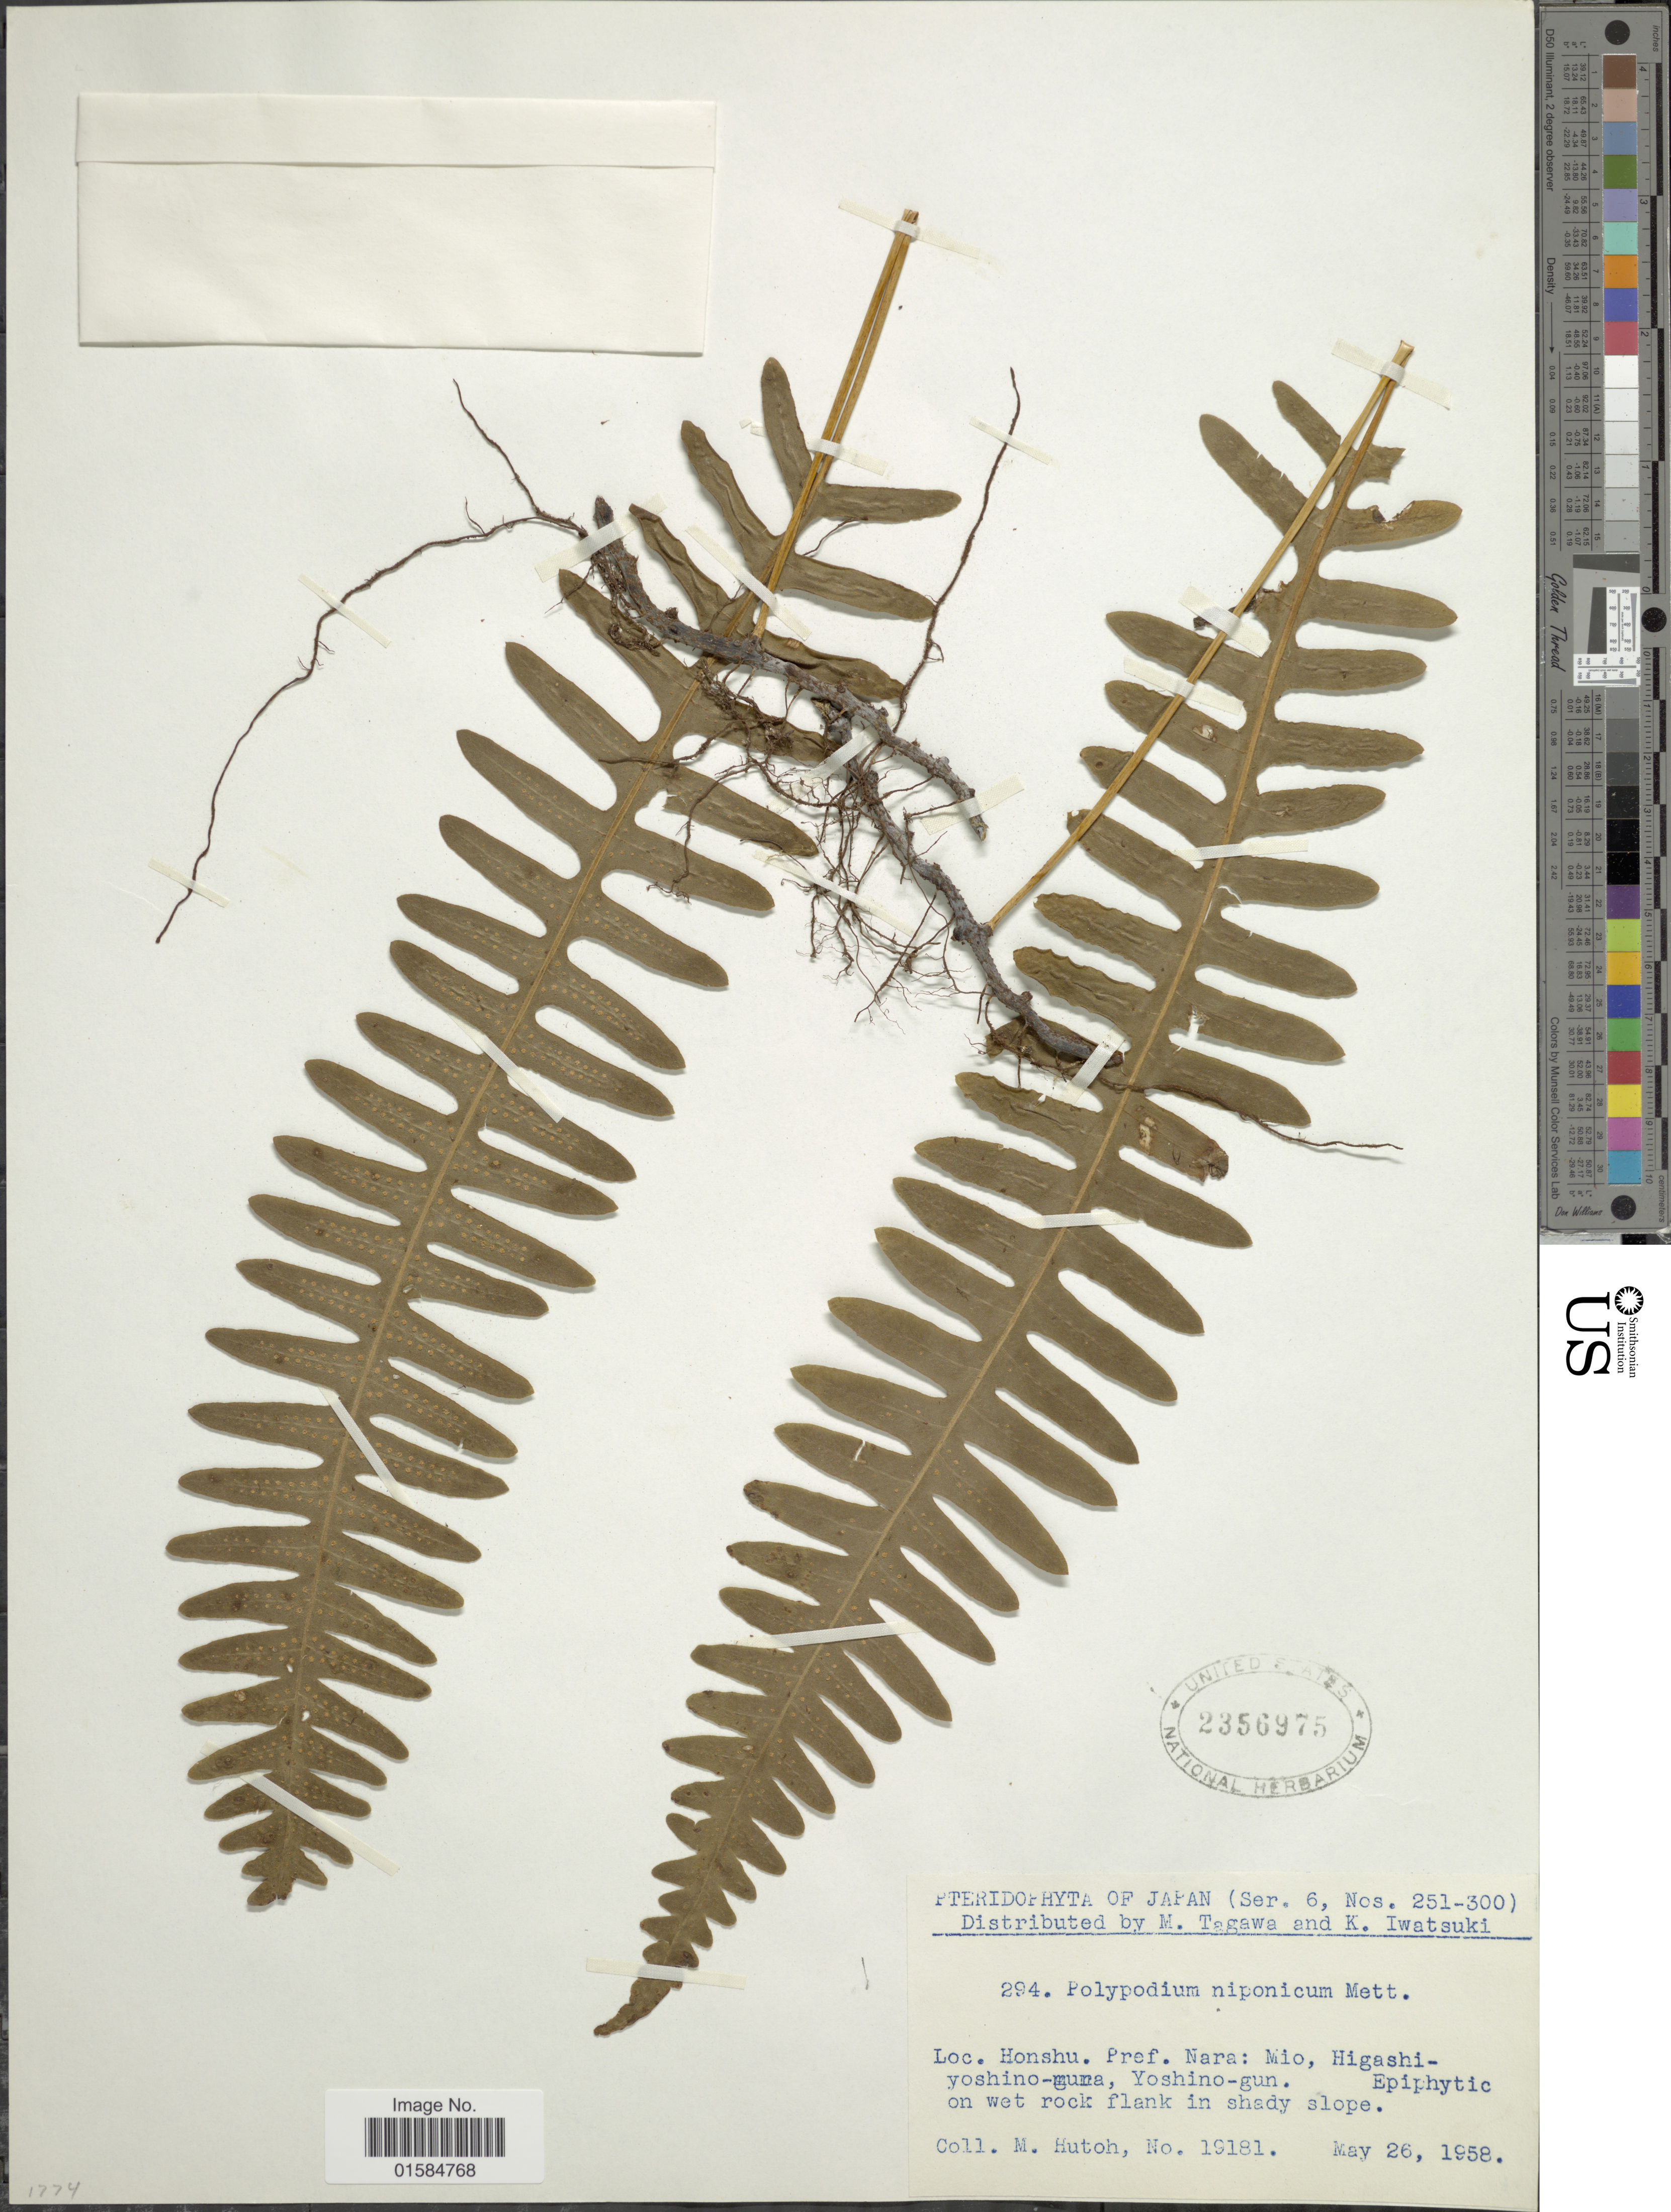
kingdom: Plantae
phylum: Tracheophyta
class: Polypodiopsida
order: Polypodiales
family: Polypodiaceae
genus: Goniophlebium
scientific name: Goniophlebium niponicum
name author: (Mett.) Bedd.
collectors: M. Hutoh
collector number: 19181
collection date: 1958-05-26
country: Japan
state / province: Nara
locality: Honshu. Pref. Nara: Mio, Higashi-yoshino-mura, Yoshino-gun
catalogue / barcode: US 2356975